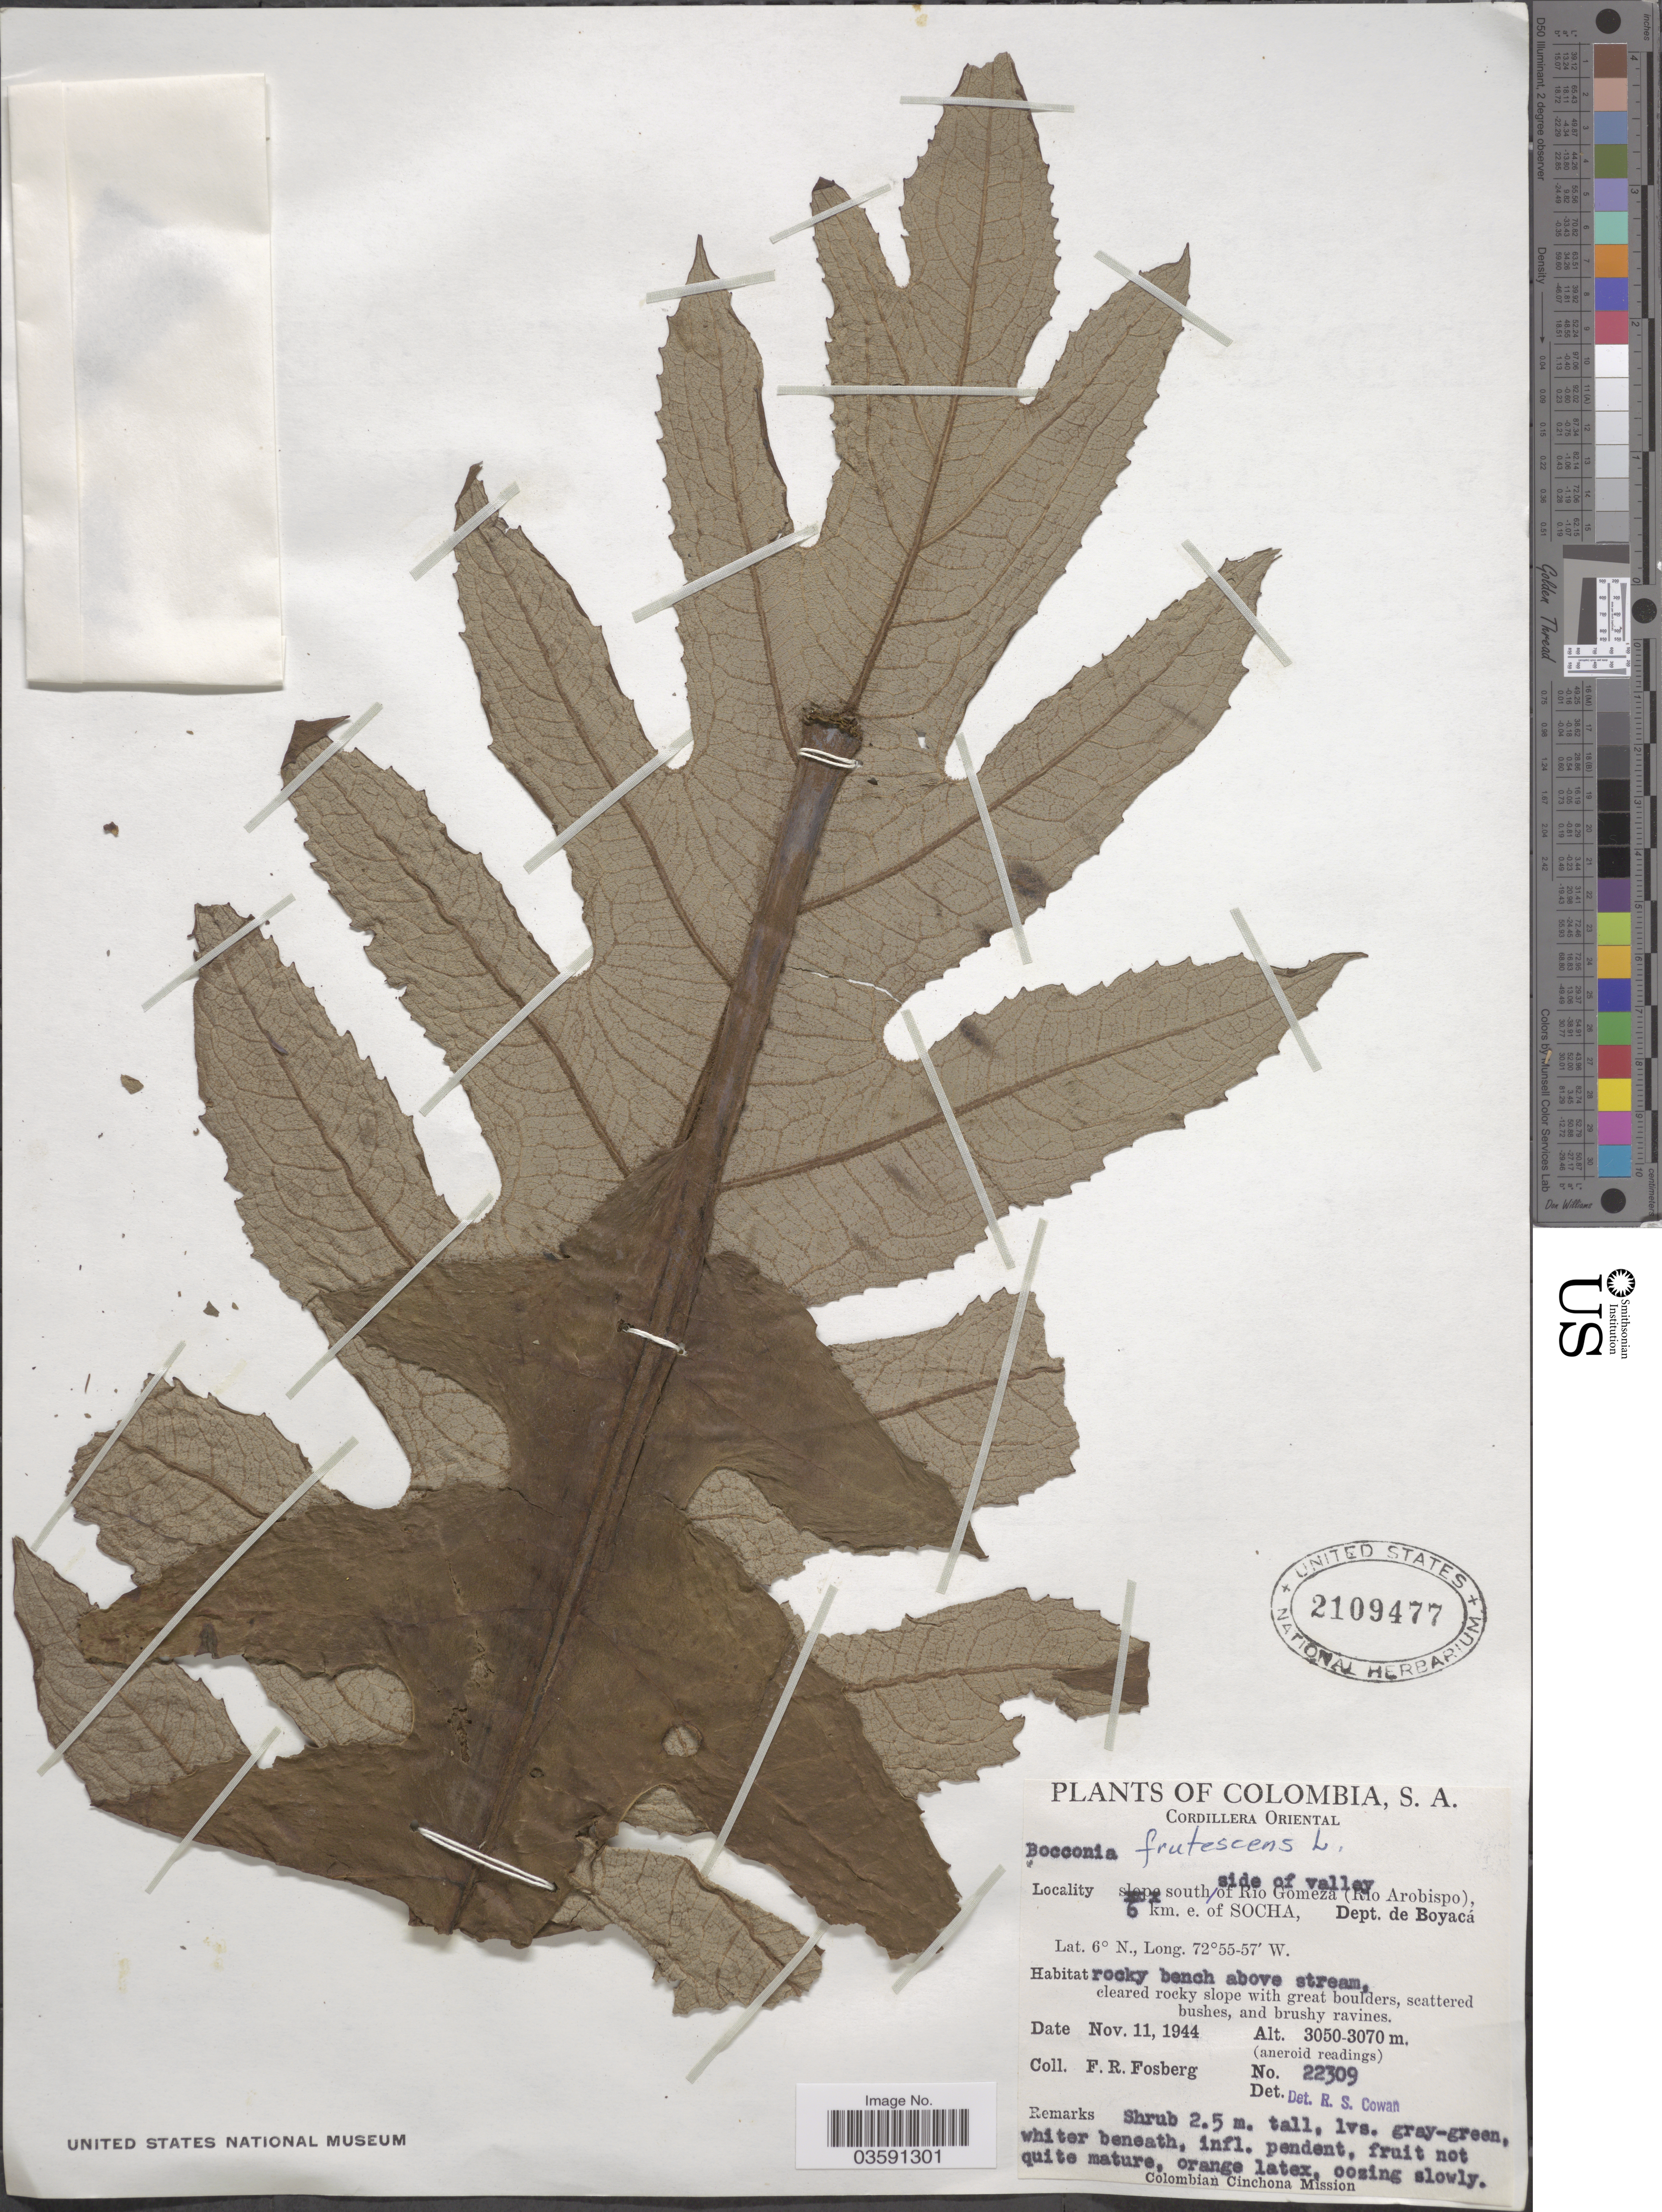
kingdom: Plantae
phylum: Tracheophyta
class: Magnoliopsida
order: Ranunculales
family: Papaveraceae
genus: Bocconia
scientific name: Bocconia integrifolia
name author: Bonpl.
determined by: Strong, Mark T., (BOT), Smithsonian Institution - National Museum of Natural History (UNITED STATES)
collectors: F. R. Fosberg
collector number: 22309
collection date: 1944-11-11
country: Colombia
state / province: Boyacá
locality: Cordillera Oriental. South side of valley of Rio Gomeza (Río Arobispo), 6 km. e. of Socha, Dept. de Boyacá.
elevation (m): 3050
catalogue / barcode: US 2109477